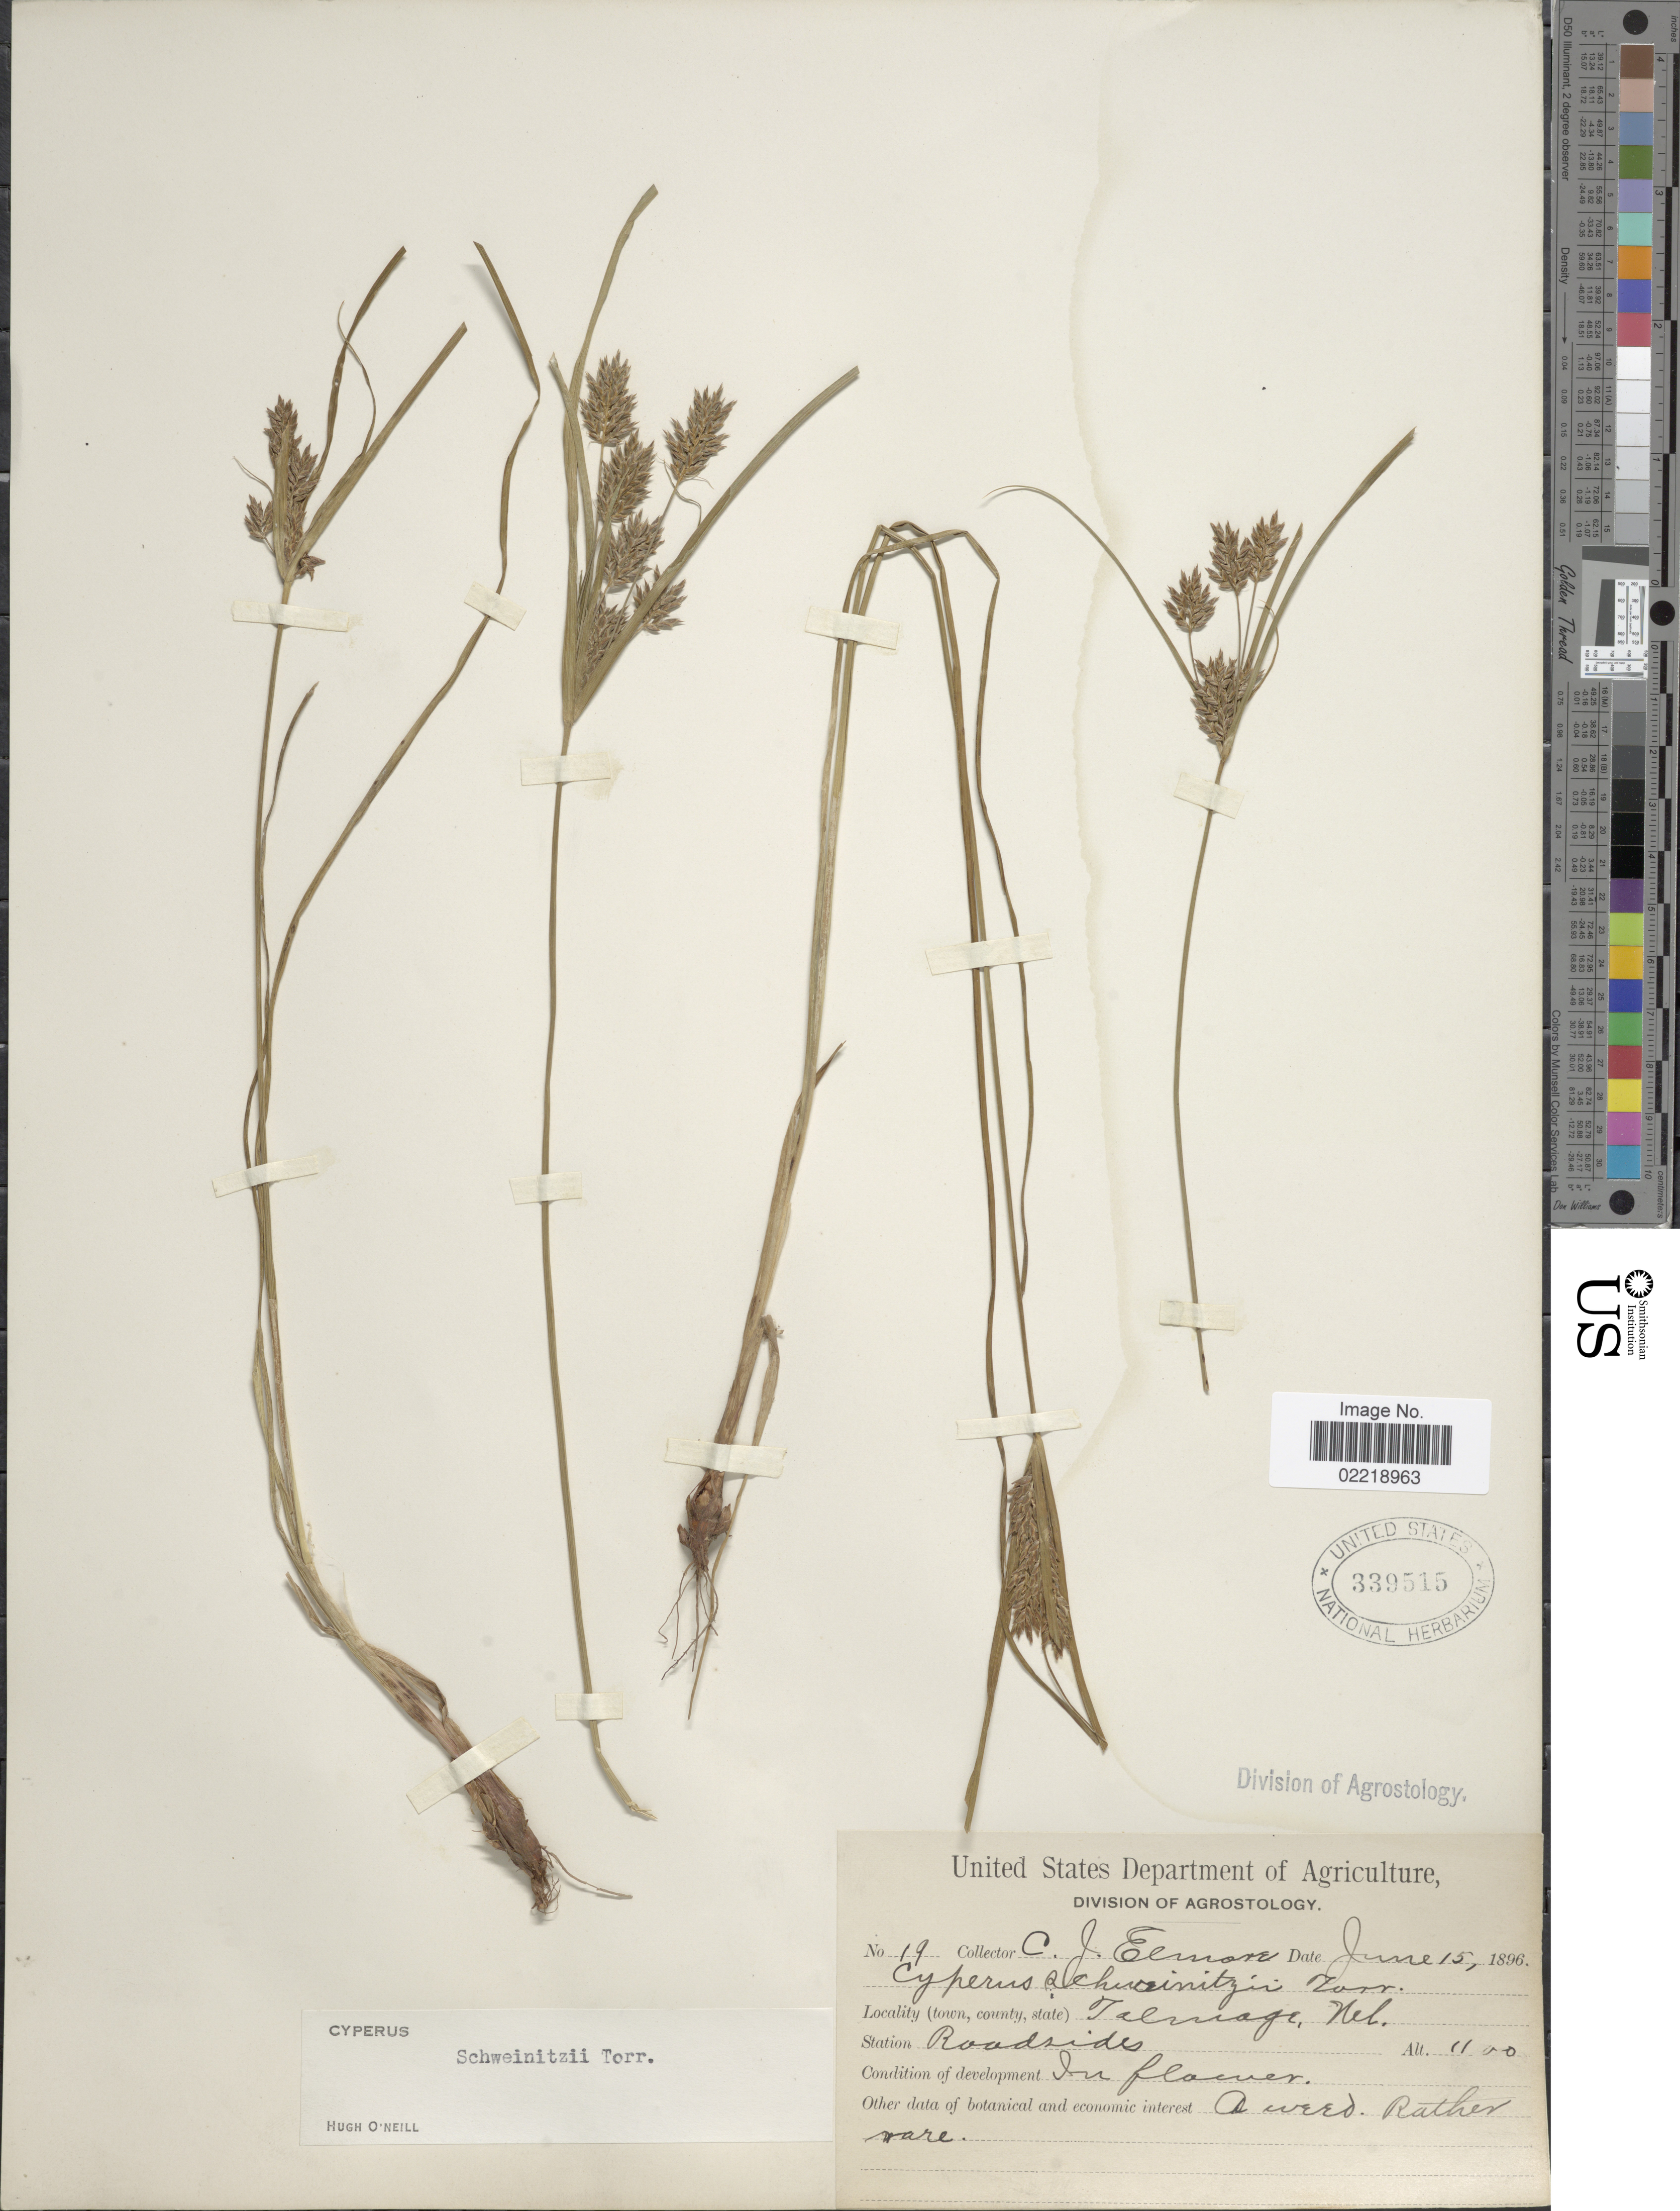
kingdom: Plantae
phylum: Tracheophyta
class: Liliopsida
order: Poales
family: Cyperaceae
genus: Cyperus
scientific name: Cyperus schweinitzii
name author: Torr.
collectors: C. Elmore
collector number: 19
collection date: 1896-06-15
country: United States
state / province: Nebraska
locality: Talmage, Station Roadside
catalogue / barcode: US 339515